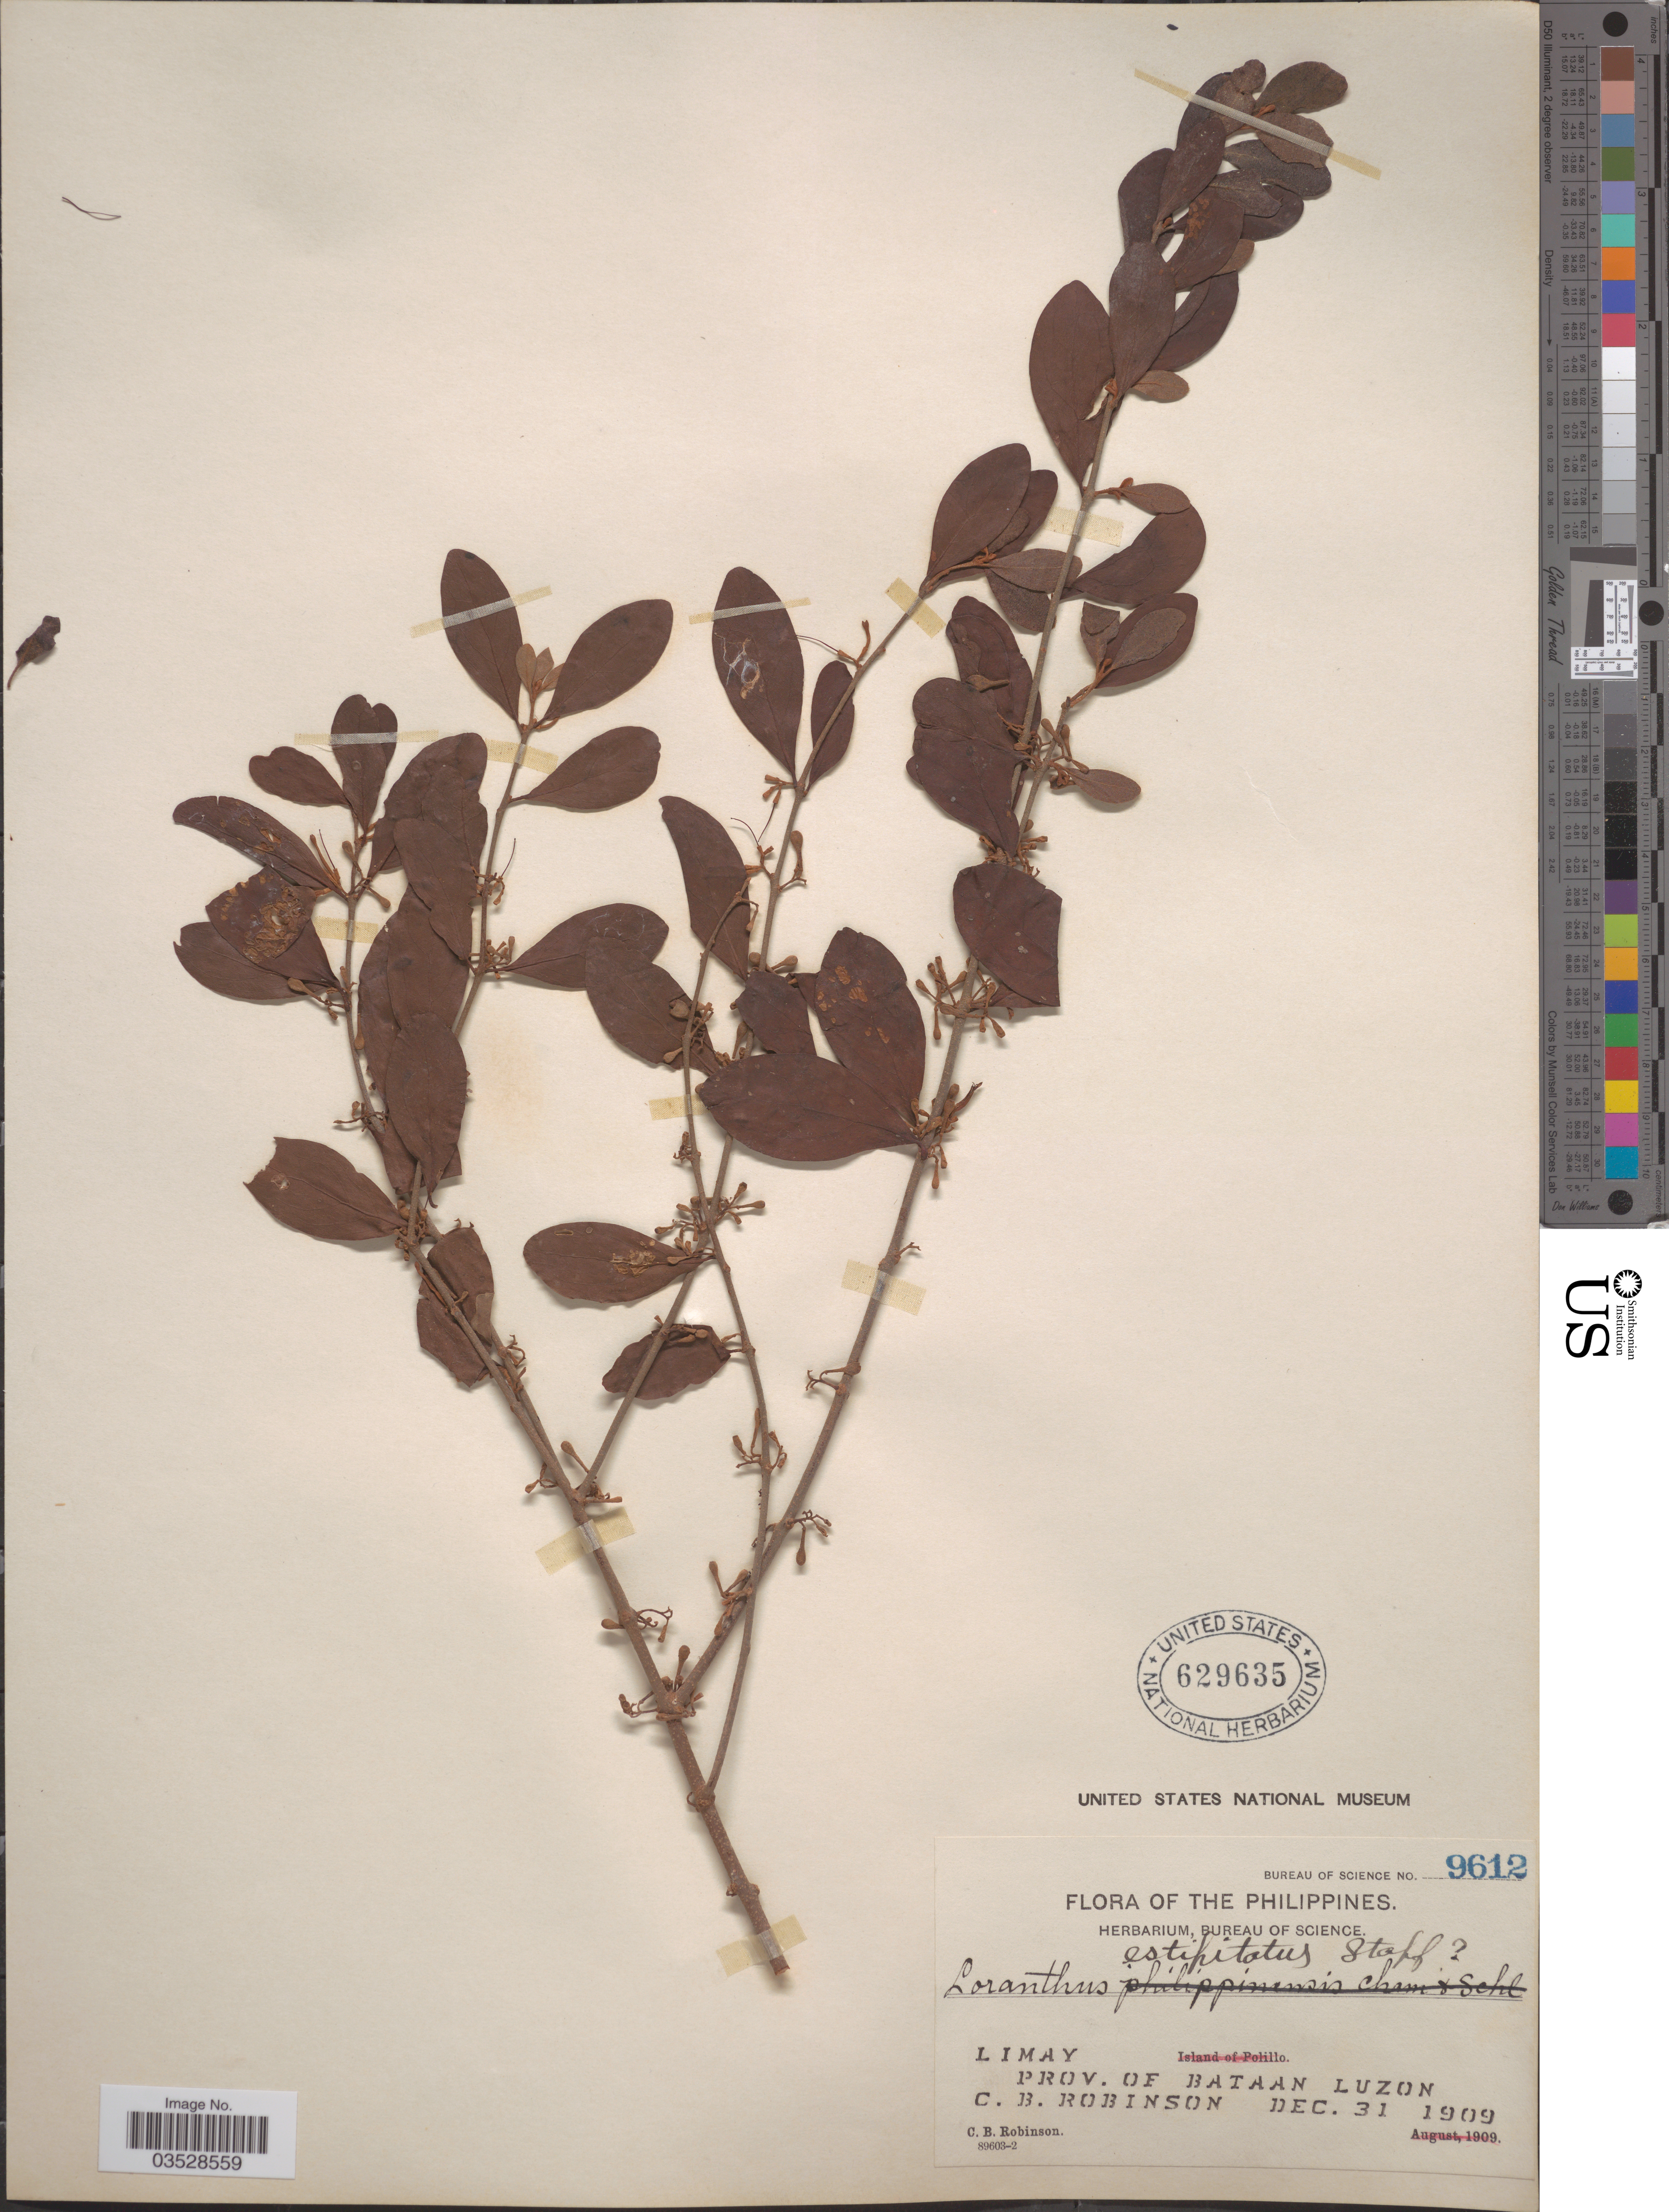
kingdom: Plantae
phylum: Tracheophyta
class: Magnoliopsida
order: Santalales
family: Loranthaceae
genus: Loranthus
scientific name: Loranthus parasiticus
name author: Druce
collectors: C. Robinson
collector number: Bureau of Science 9612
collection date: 1909-12-31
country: Philippines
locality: Limay. Prov. of Bataan Luzon.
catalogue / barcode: US 629635